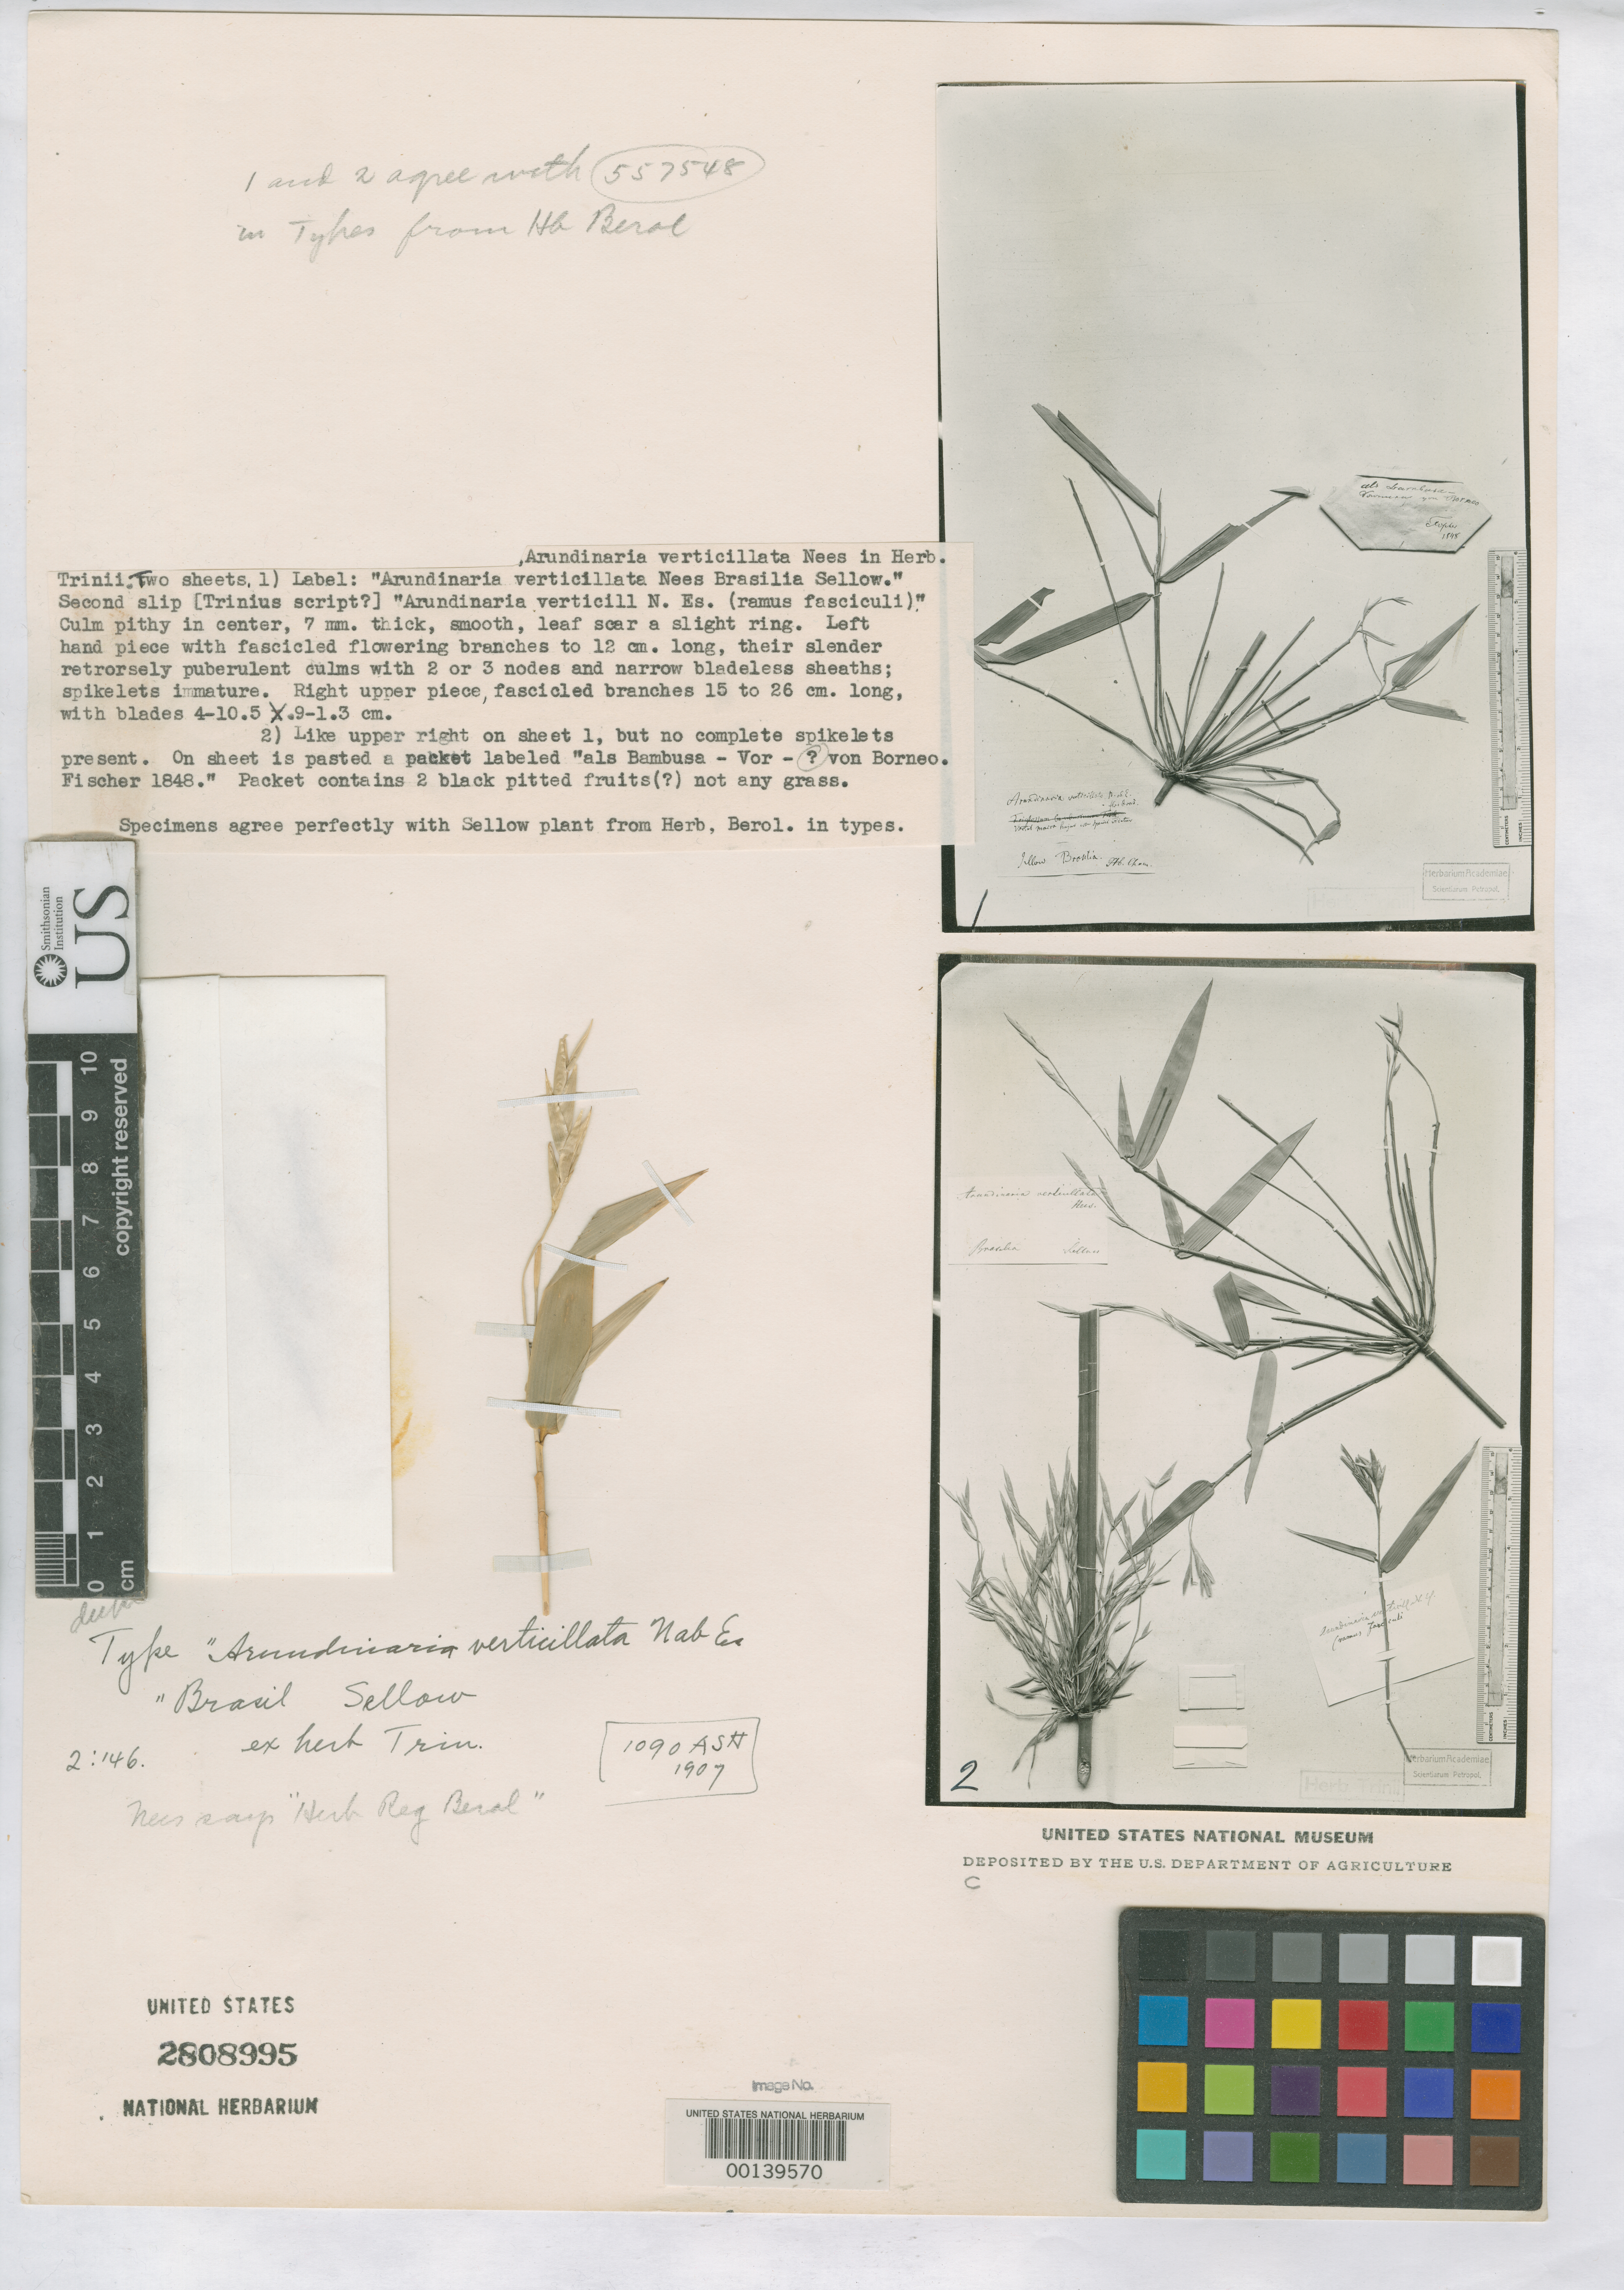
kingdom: Plantae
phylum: Tracheophyta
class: Liliopsida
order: Poales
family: Poaceae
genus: Arundinaria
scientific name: Arundinaria verticillata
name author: Nees in Mart.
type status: Type Material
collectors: F. Sellow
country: Brazil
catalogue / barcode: US 2808995